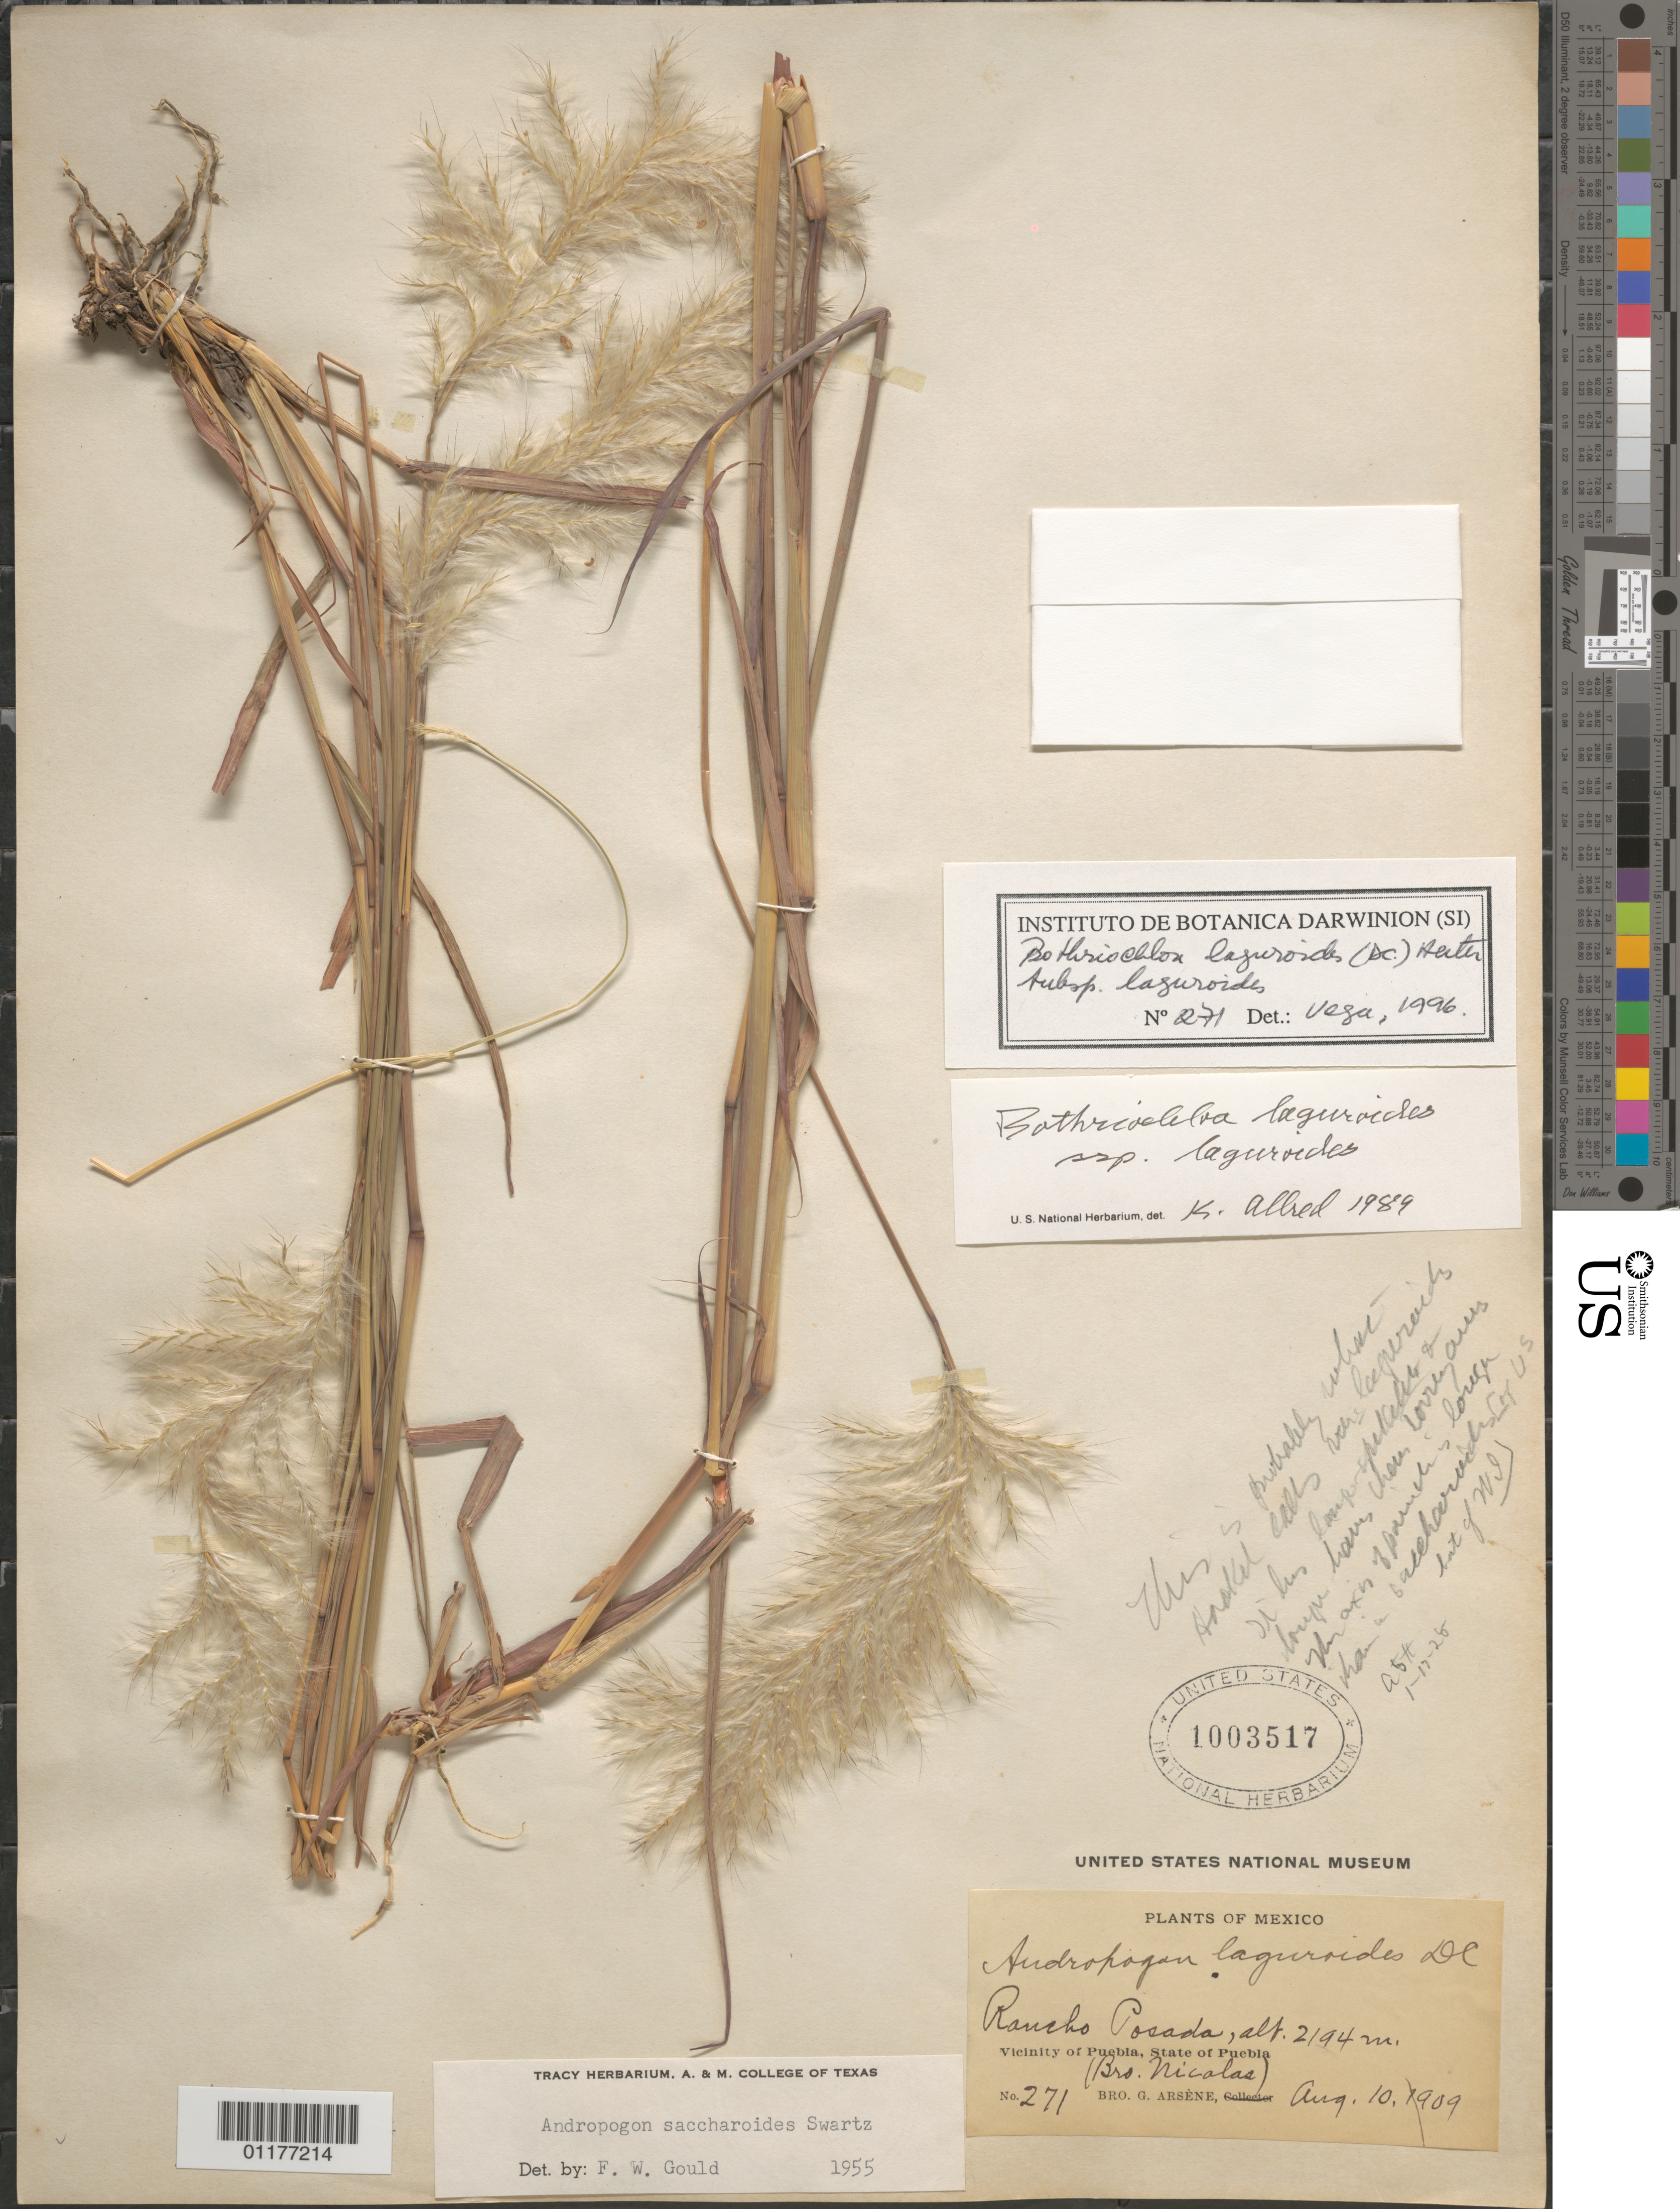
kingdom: Plantae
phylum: Tracheophyta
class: Liliopsida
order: Poales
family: Poaceae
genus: Bothriochloa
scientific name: Bothriochloa laguroides subsp. laguroides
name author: (DC.) Herter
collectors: A. S. Hitchcock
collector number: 271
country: Mexico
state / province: Puebla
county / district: Puebla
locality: Rancho Posada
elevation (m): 2194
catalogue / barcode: US 1003517